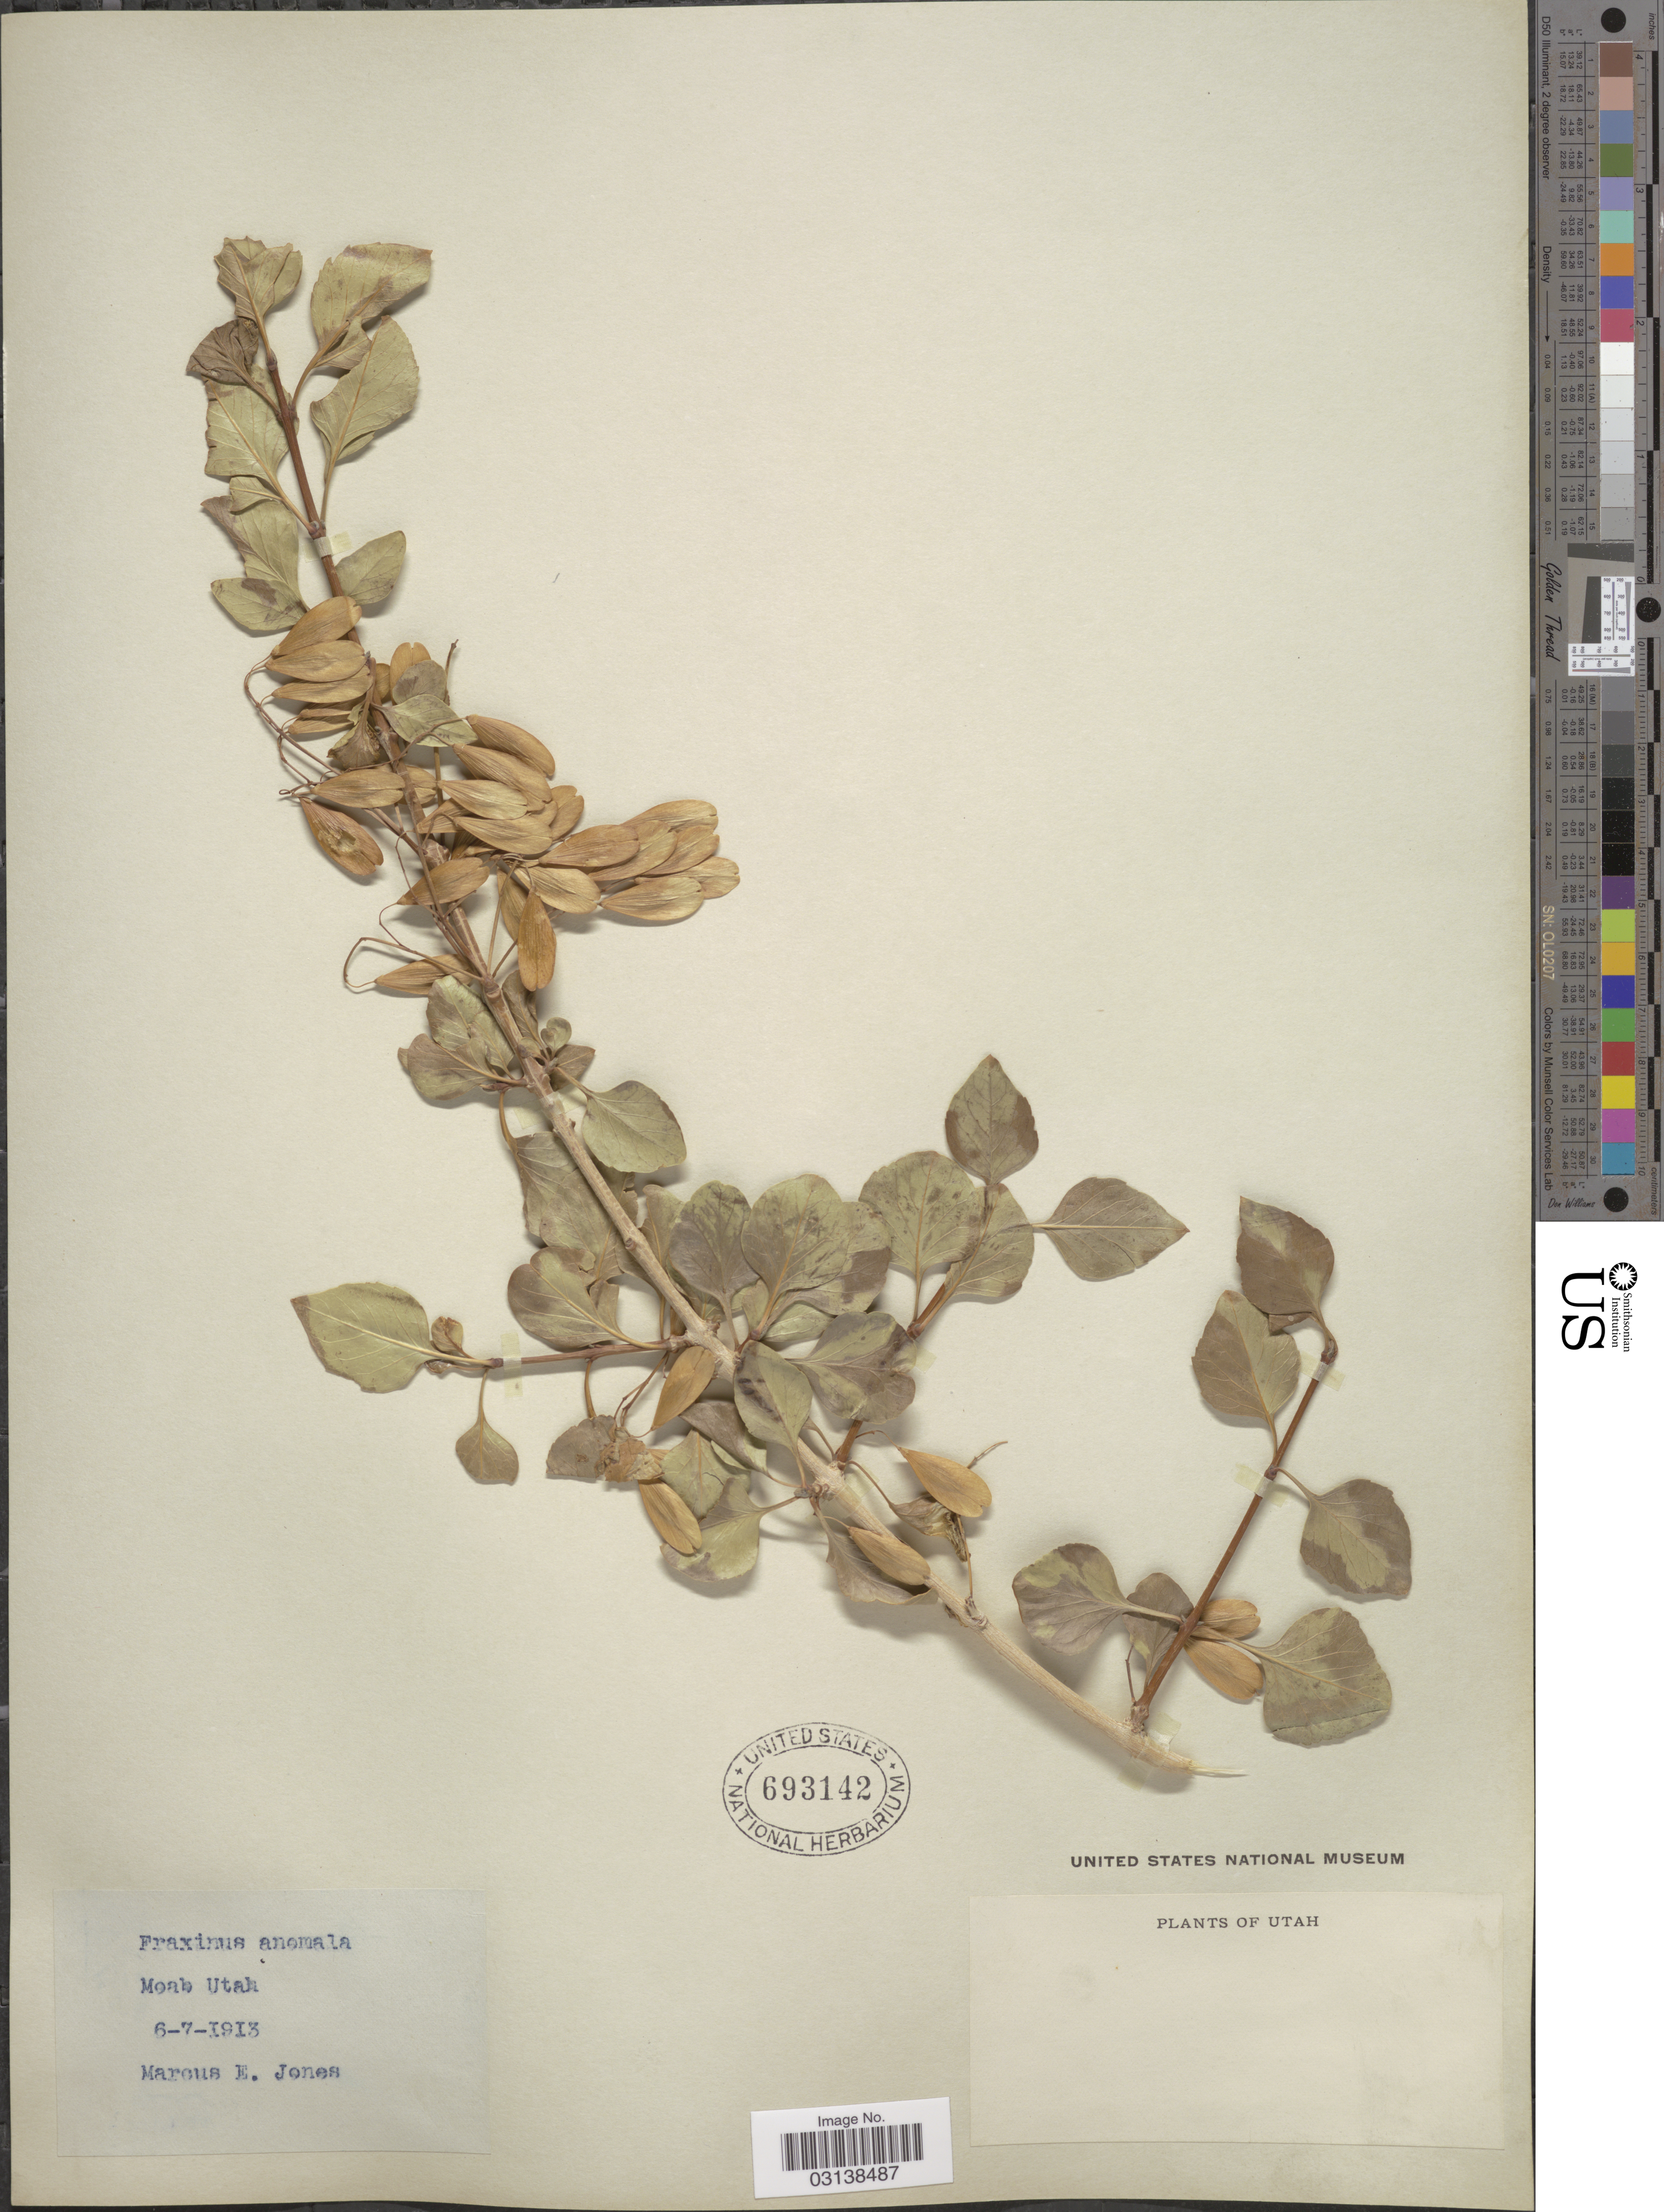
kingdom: Plantae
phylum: Tracheophyta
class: Magnoliopsida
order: Lamiales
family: Oleaceae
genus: Fraxinus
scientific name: Fraxinus anomala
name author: Torr. ex S. Watson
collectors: M. E. Jones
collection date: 1913-06-07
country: United States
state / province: Utah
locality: Moab Utah.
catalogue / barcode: US 693142